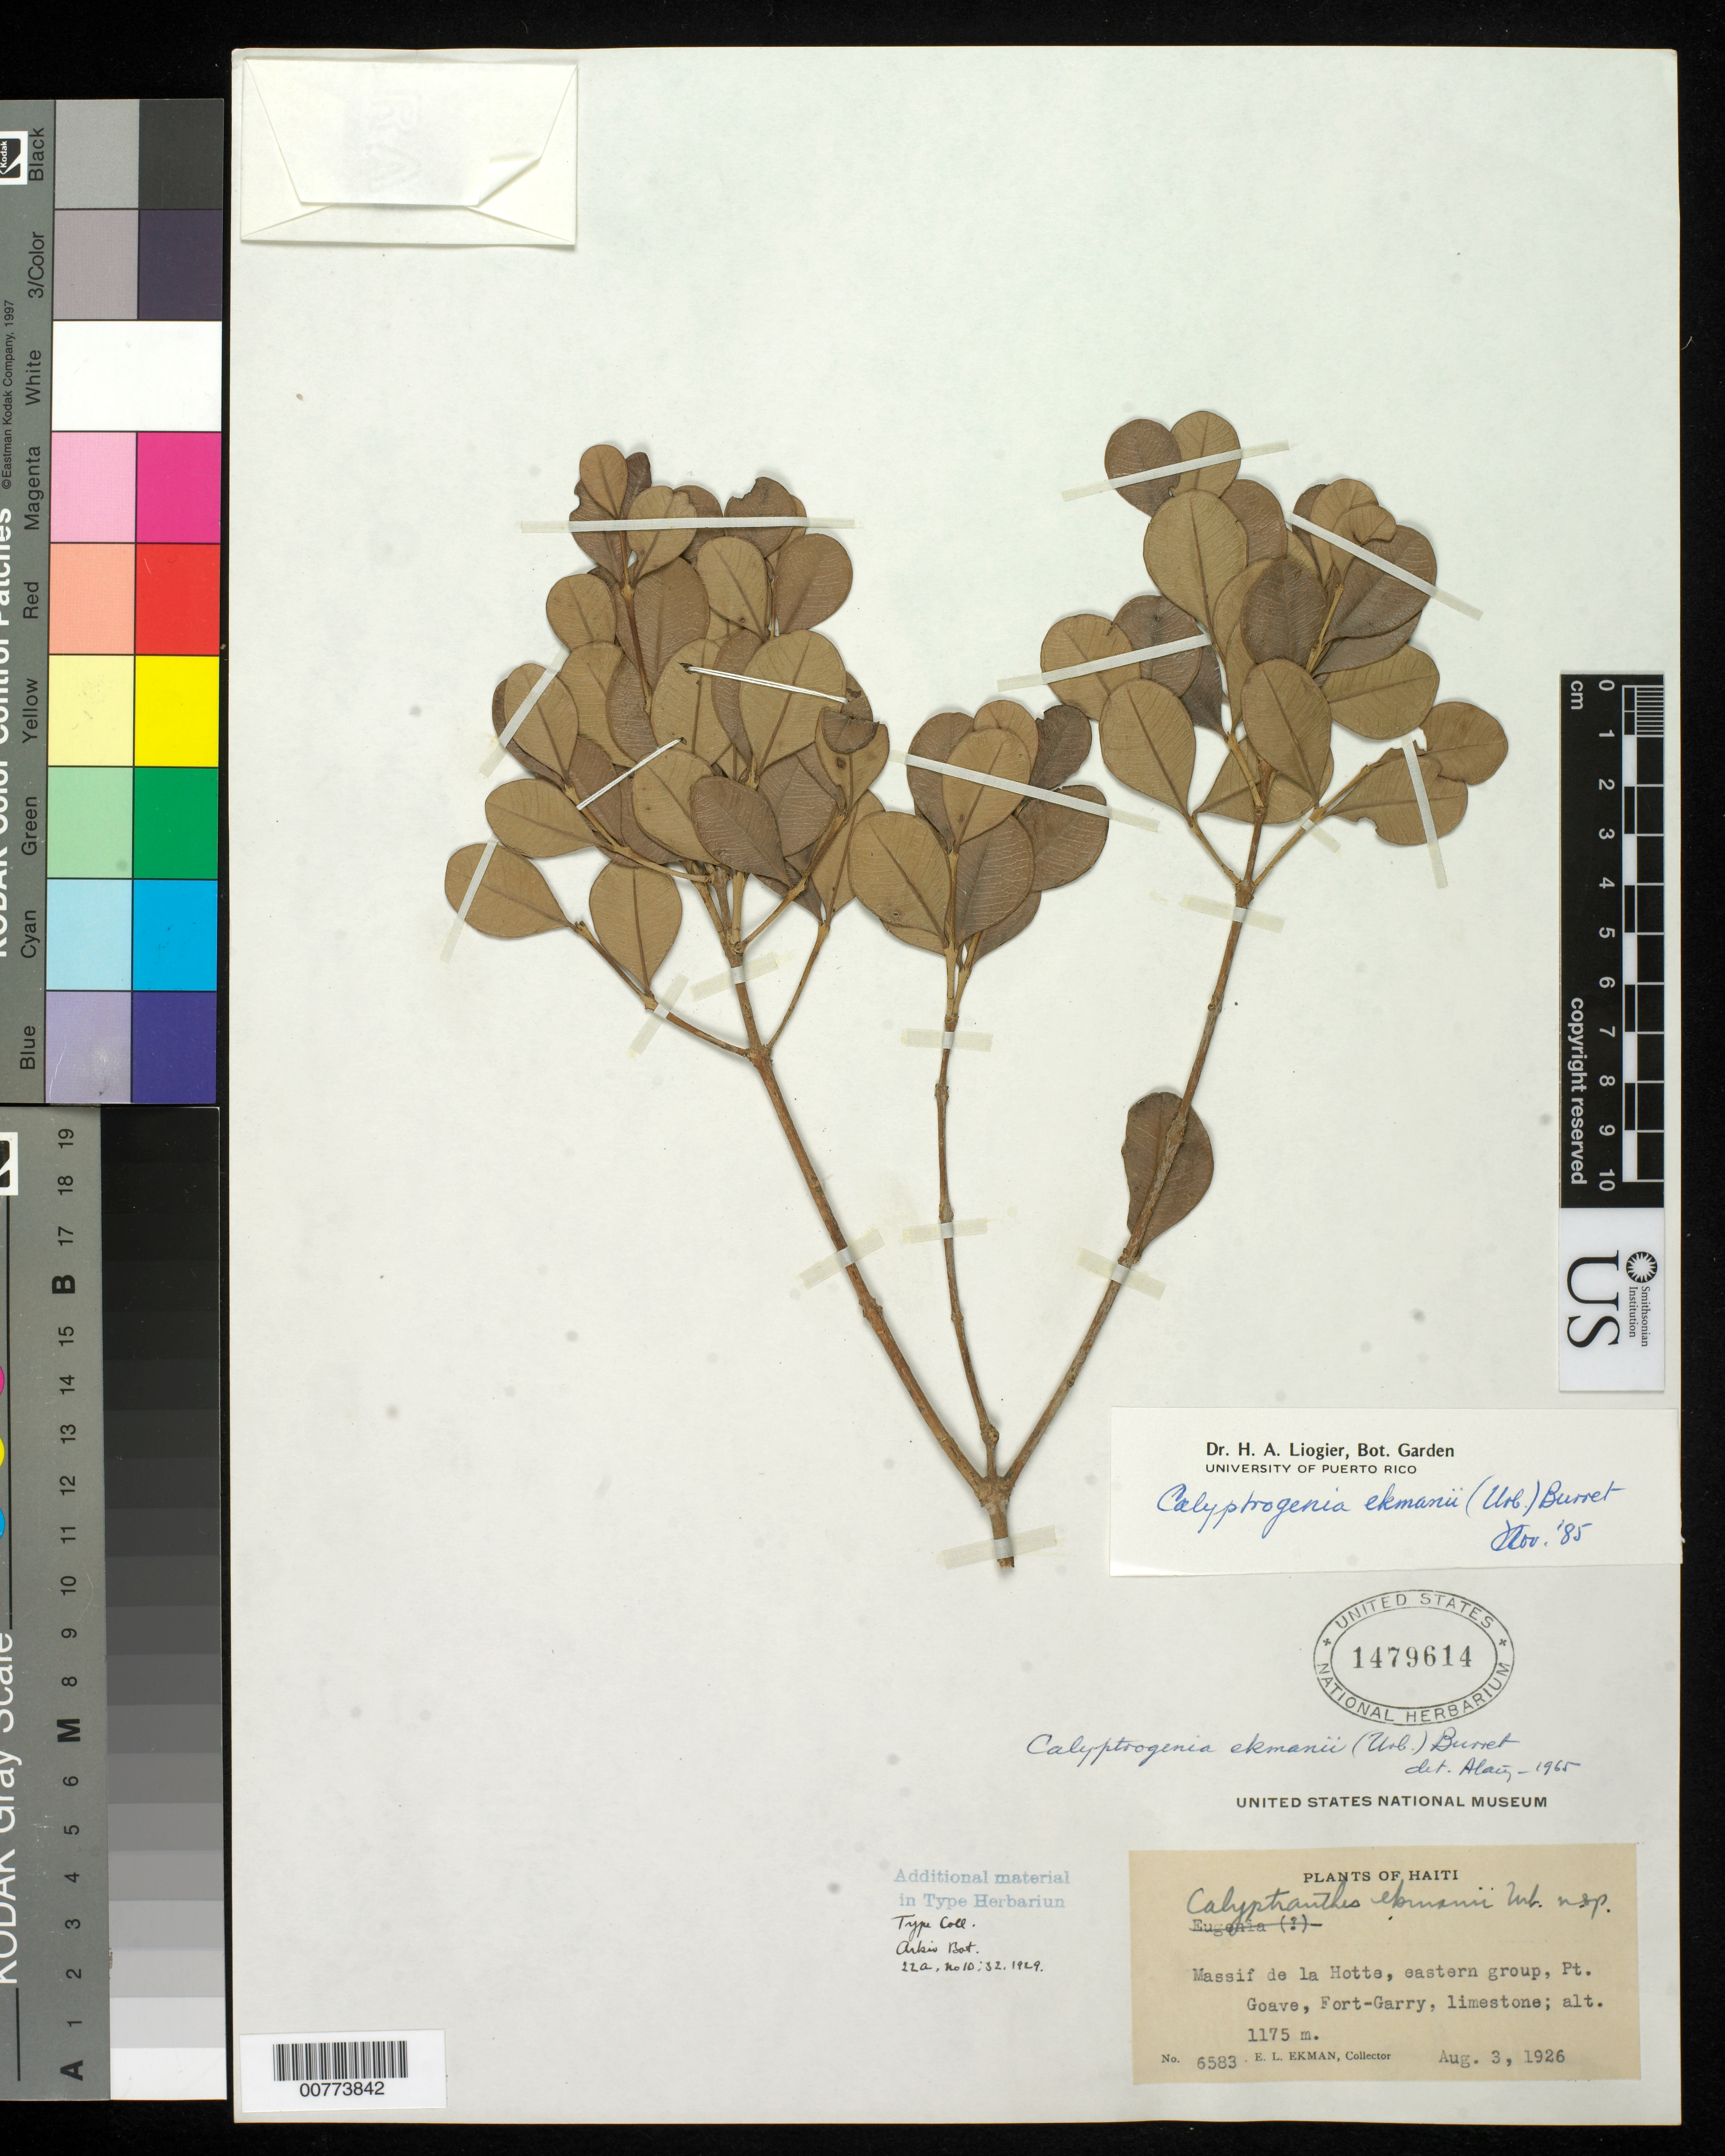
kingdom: Plantae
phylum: Tracheophyta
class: Magnoliopsida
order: Myrtales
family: Myrtaceae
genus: Calyptranthes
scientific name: Calyptranthes ekmanii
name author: Urb.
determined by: Liogier, Alain H.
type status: Isotype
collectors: E. L. Ekman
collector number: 6583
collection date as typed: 03 Aug 1926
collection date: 1926-08-03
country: Haiti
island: Hispaniola Island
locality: Massif de la Hotte, eastern group, Pt. Goave, Fort-Garry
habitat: Limestone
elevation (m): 1175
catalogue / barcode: US 1479614